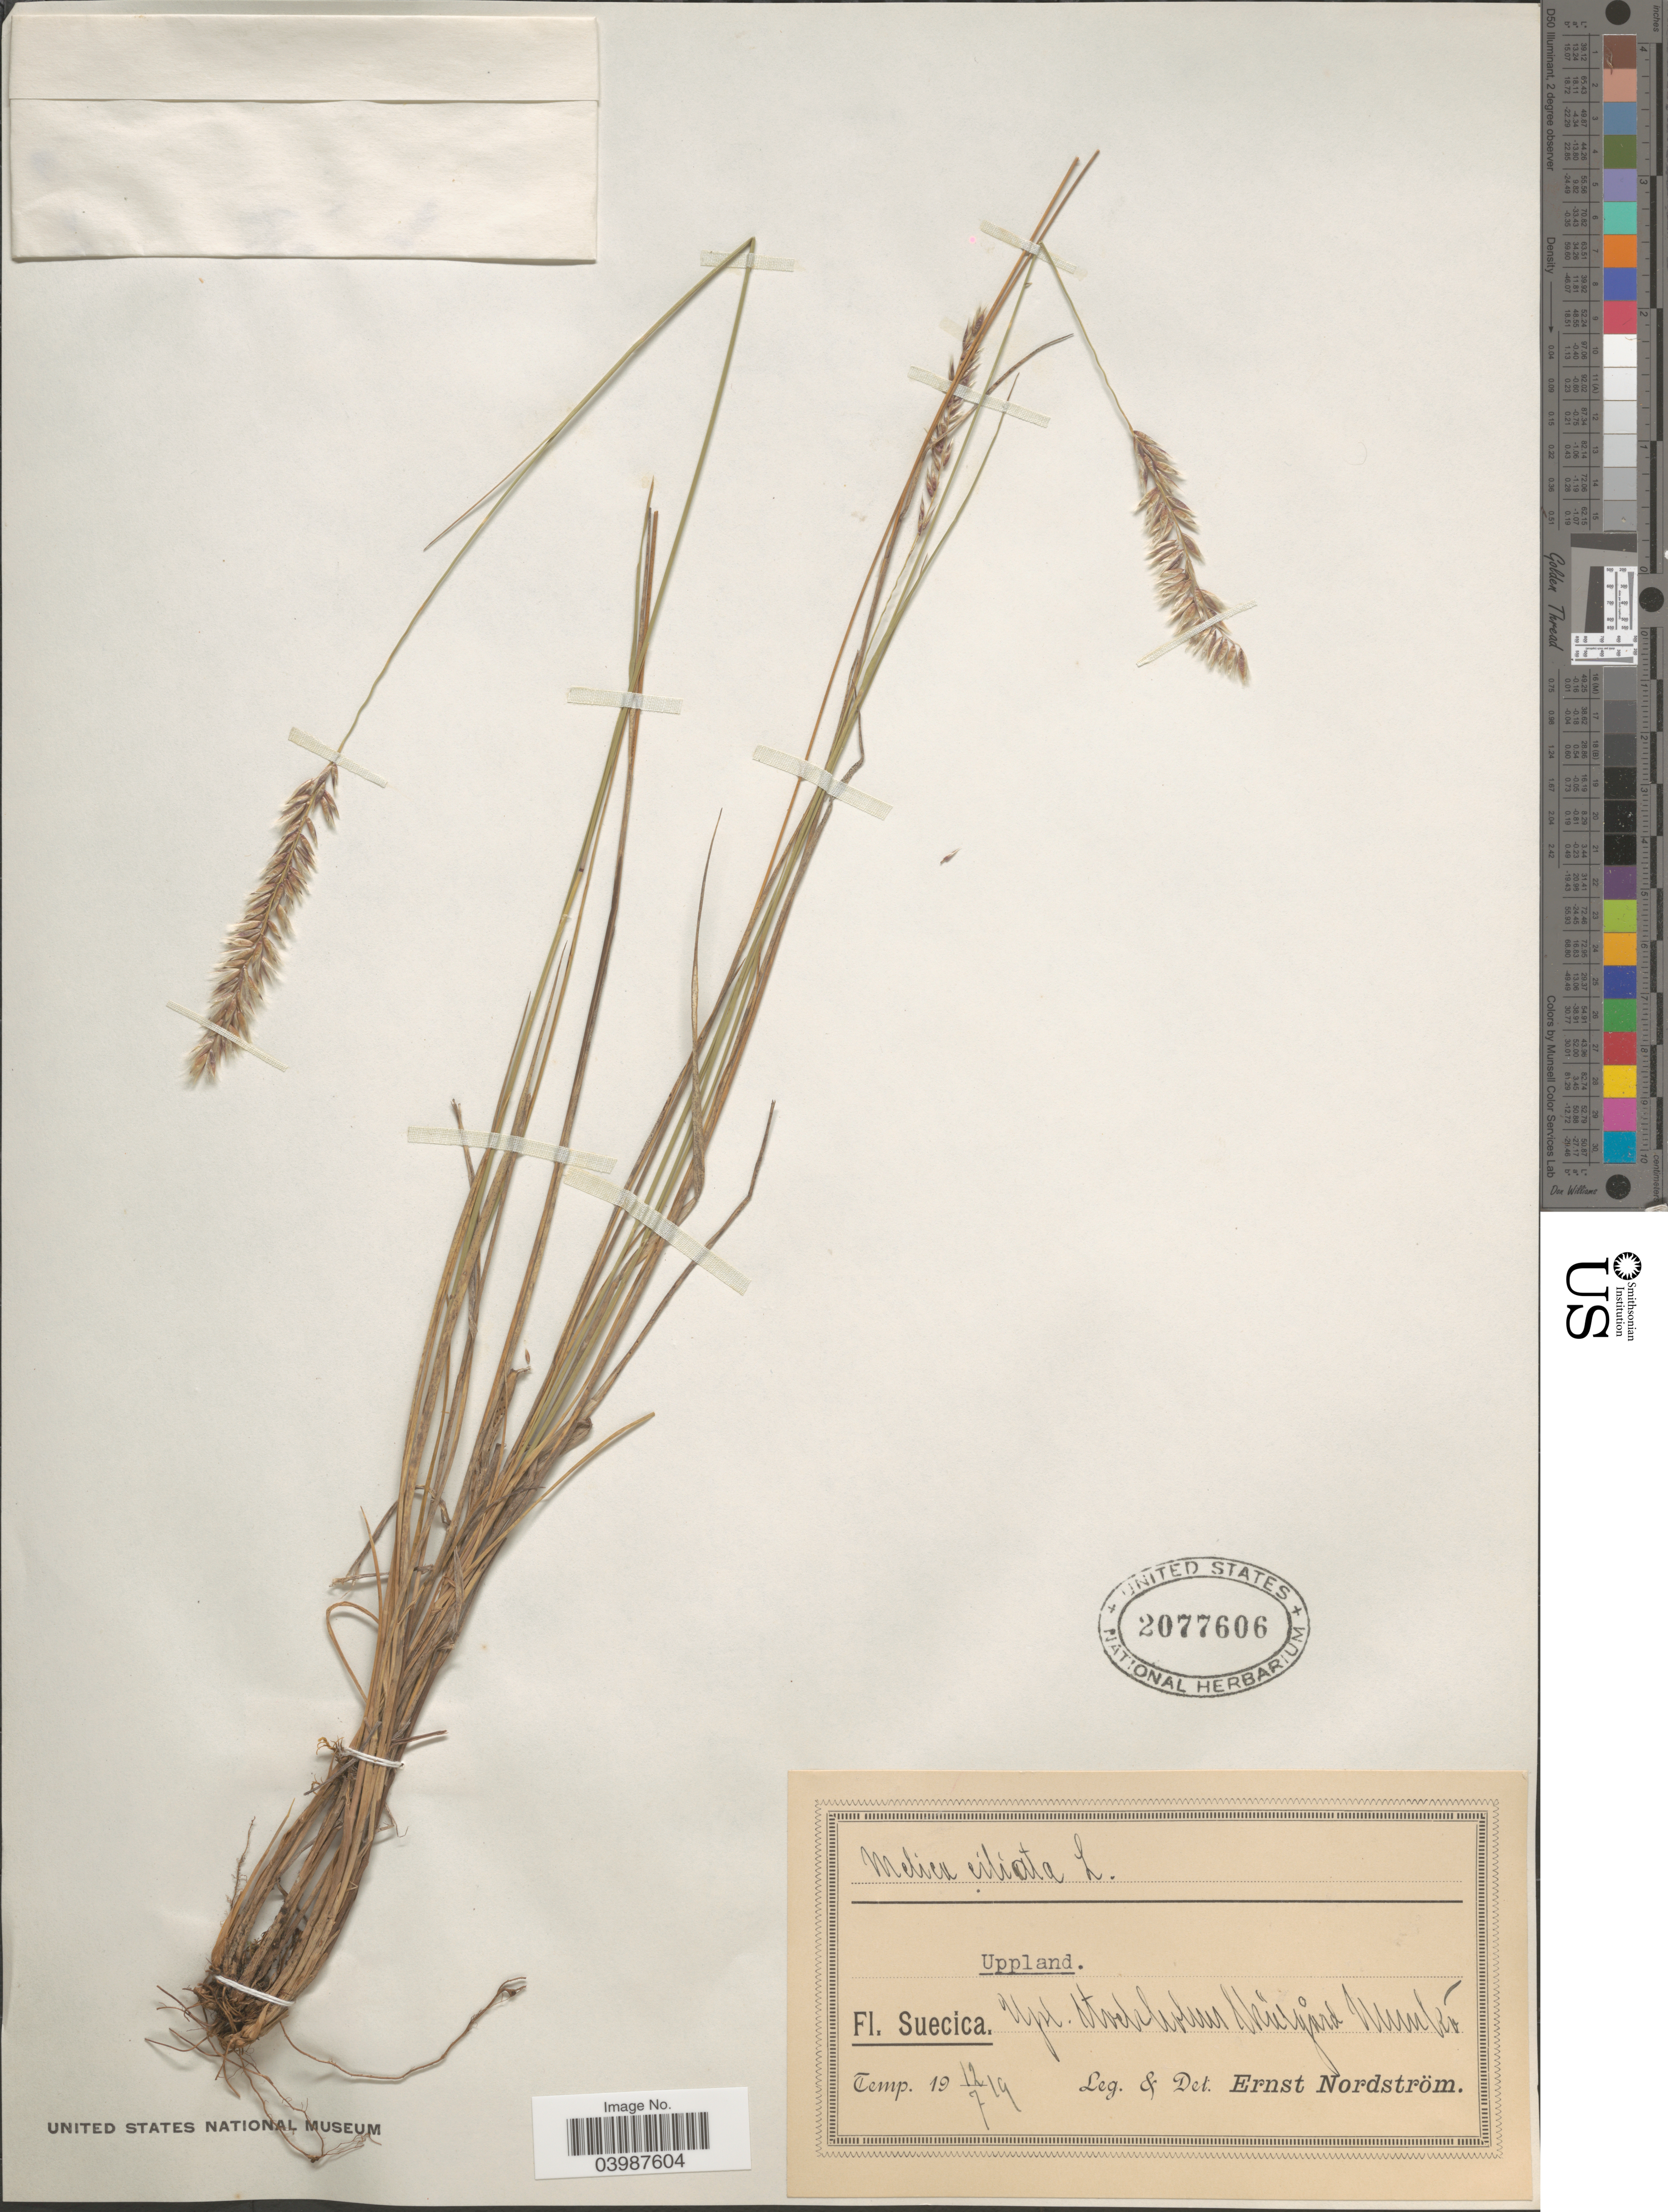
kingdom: Plantae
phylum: Tracheophyta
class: Liliopsida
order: Poales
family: Poaceae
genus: Melica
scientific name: Melica ciliata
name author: L.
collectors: E. Nordström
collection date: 1919-07-12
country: Sweden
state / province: Stockholm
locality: Suecica. Uppland. Upl. Stockholm Chűrgůrd [interpreted] Munkó.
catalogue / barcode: US 2077606